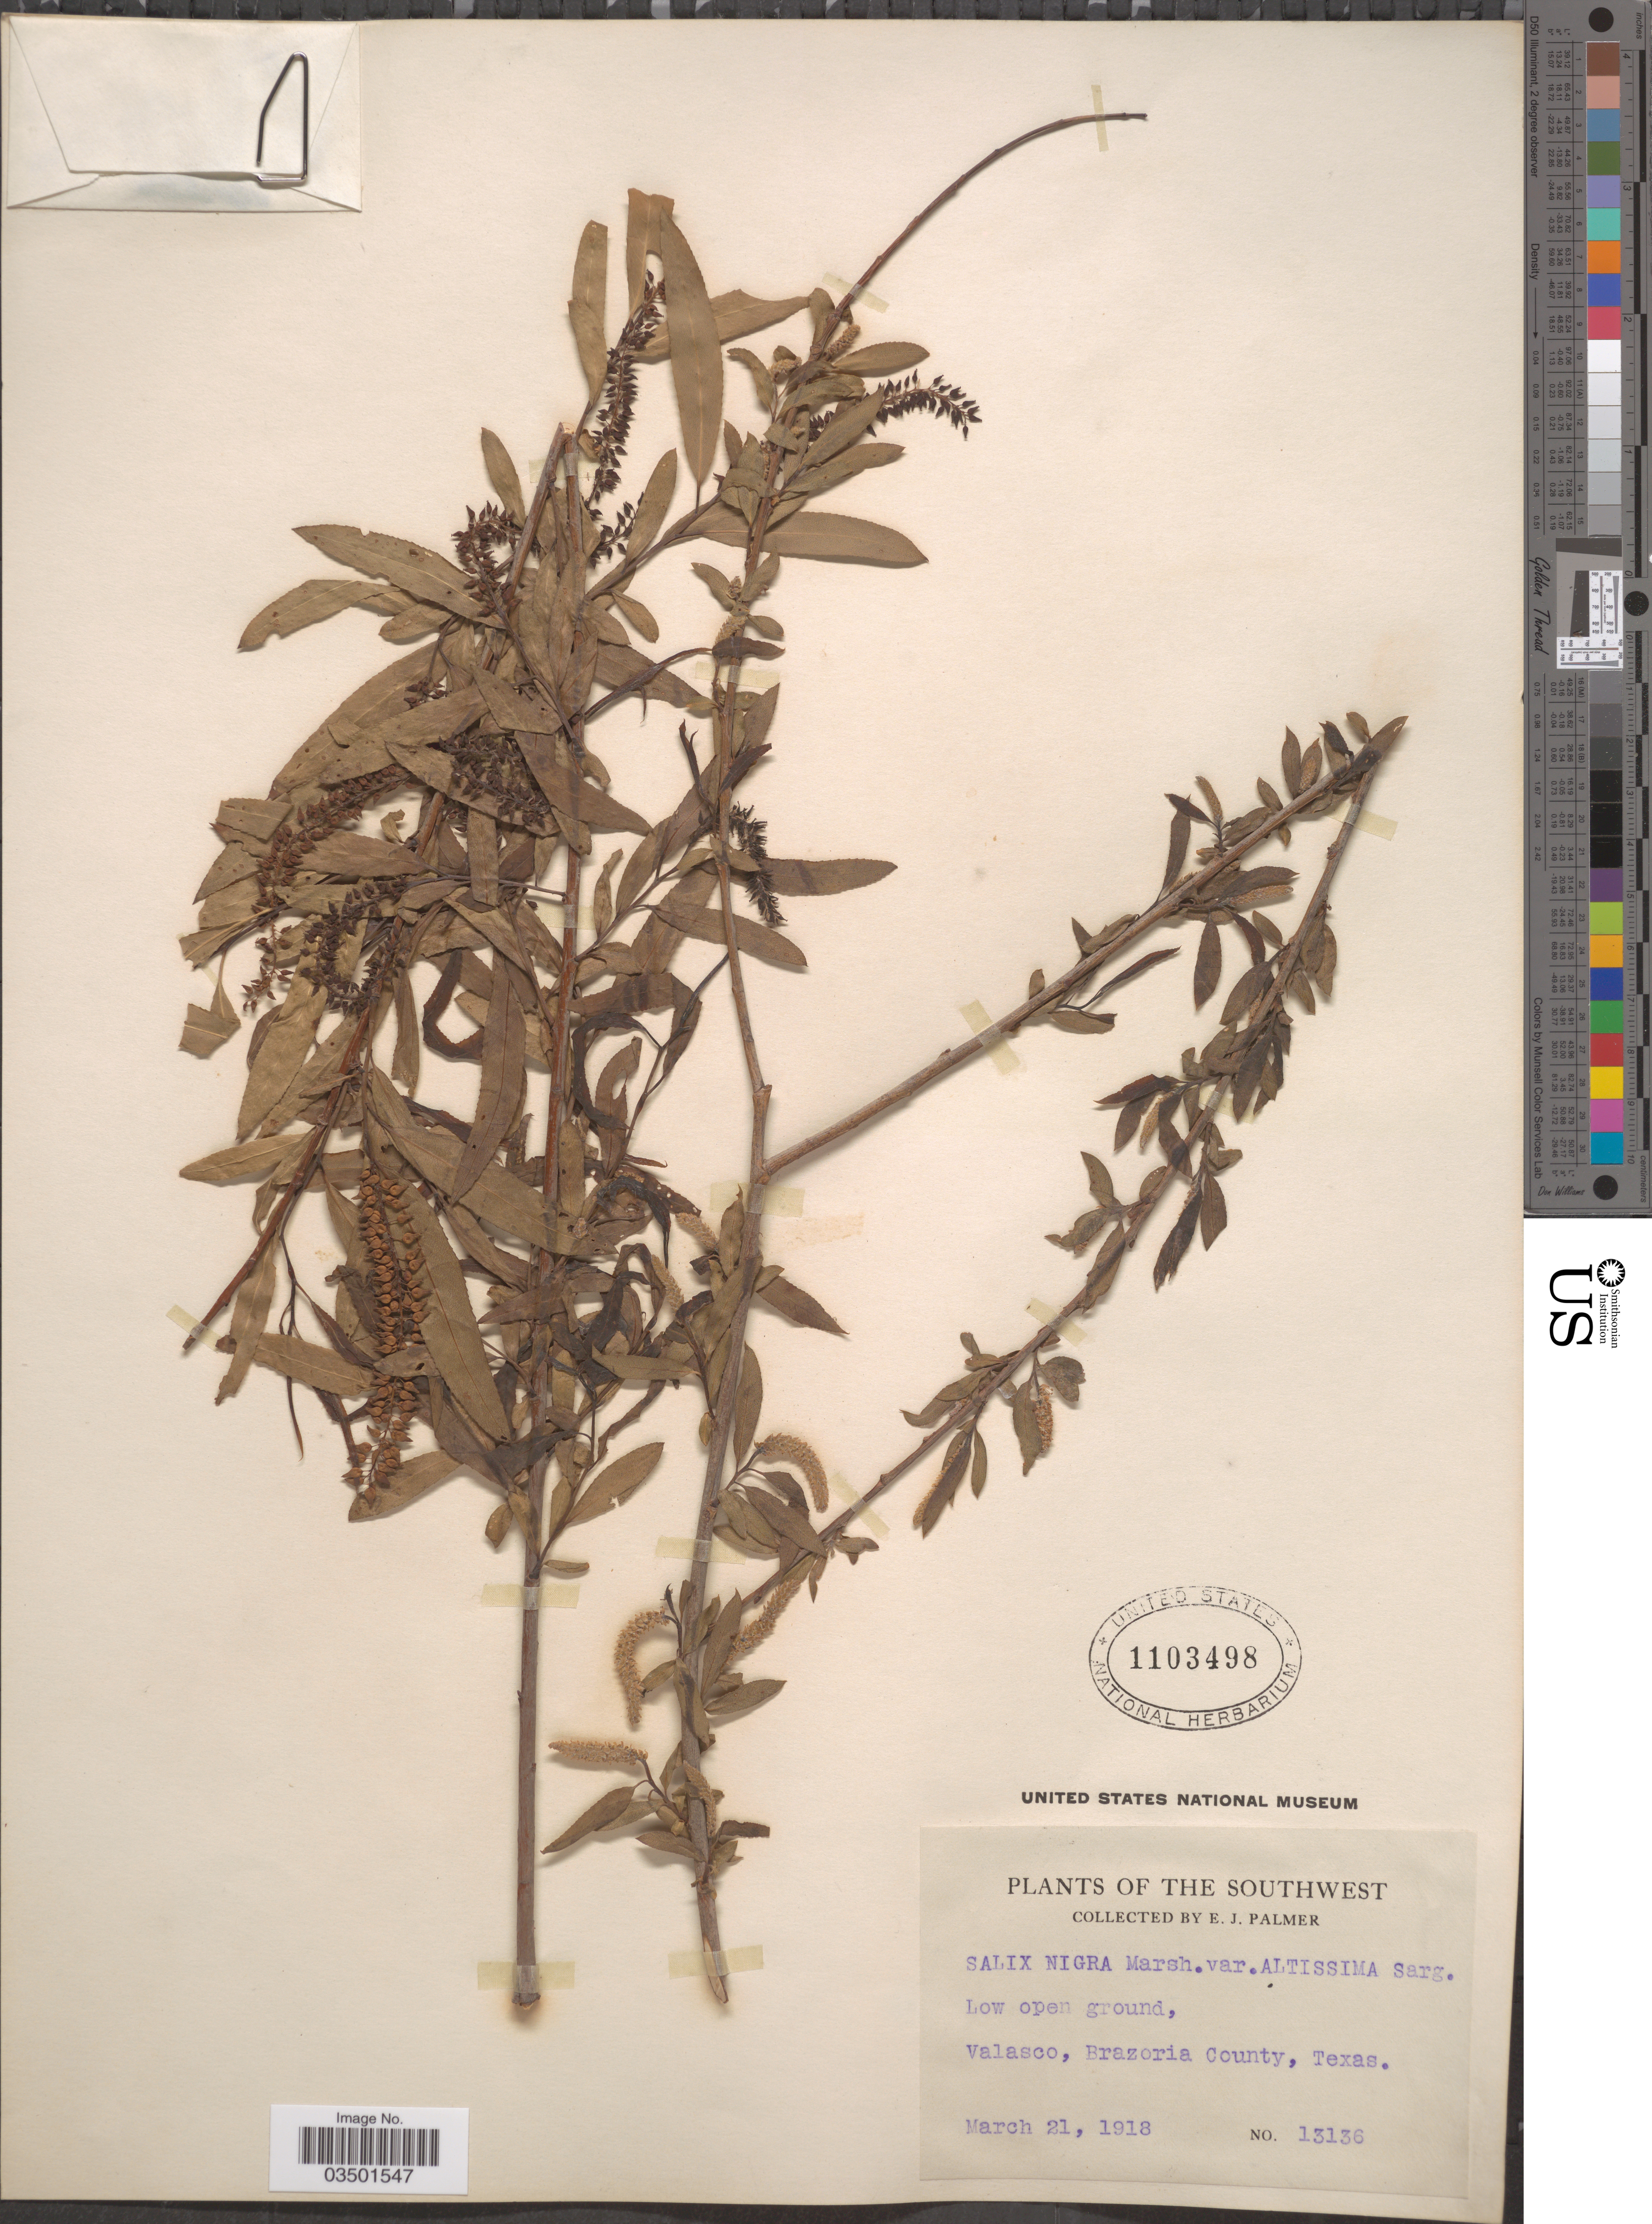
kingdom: Plantae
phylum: Tracheophyta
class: Magnoliopsida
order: Malpighiales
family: Salicaceae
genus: Salix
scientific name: Salix nigra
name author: Marshall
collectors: E. J. Palmer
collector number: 13136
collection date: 1918-03-21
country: United States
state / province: Texas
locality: The Southwest, Low open ground, Valasco, Brazoria County.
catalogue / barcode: US 1103498